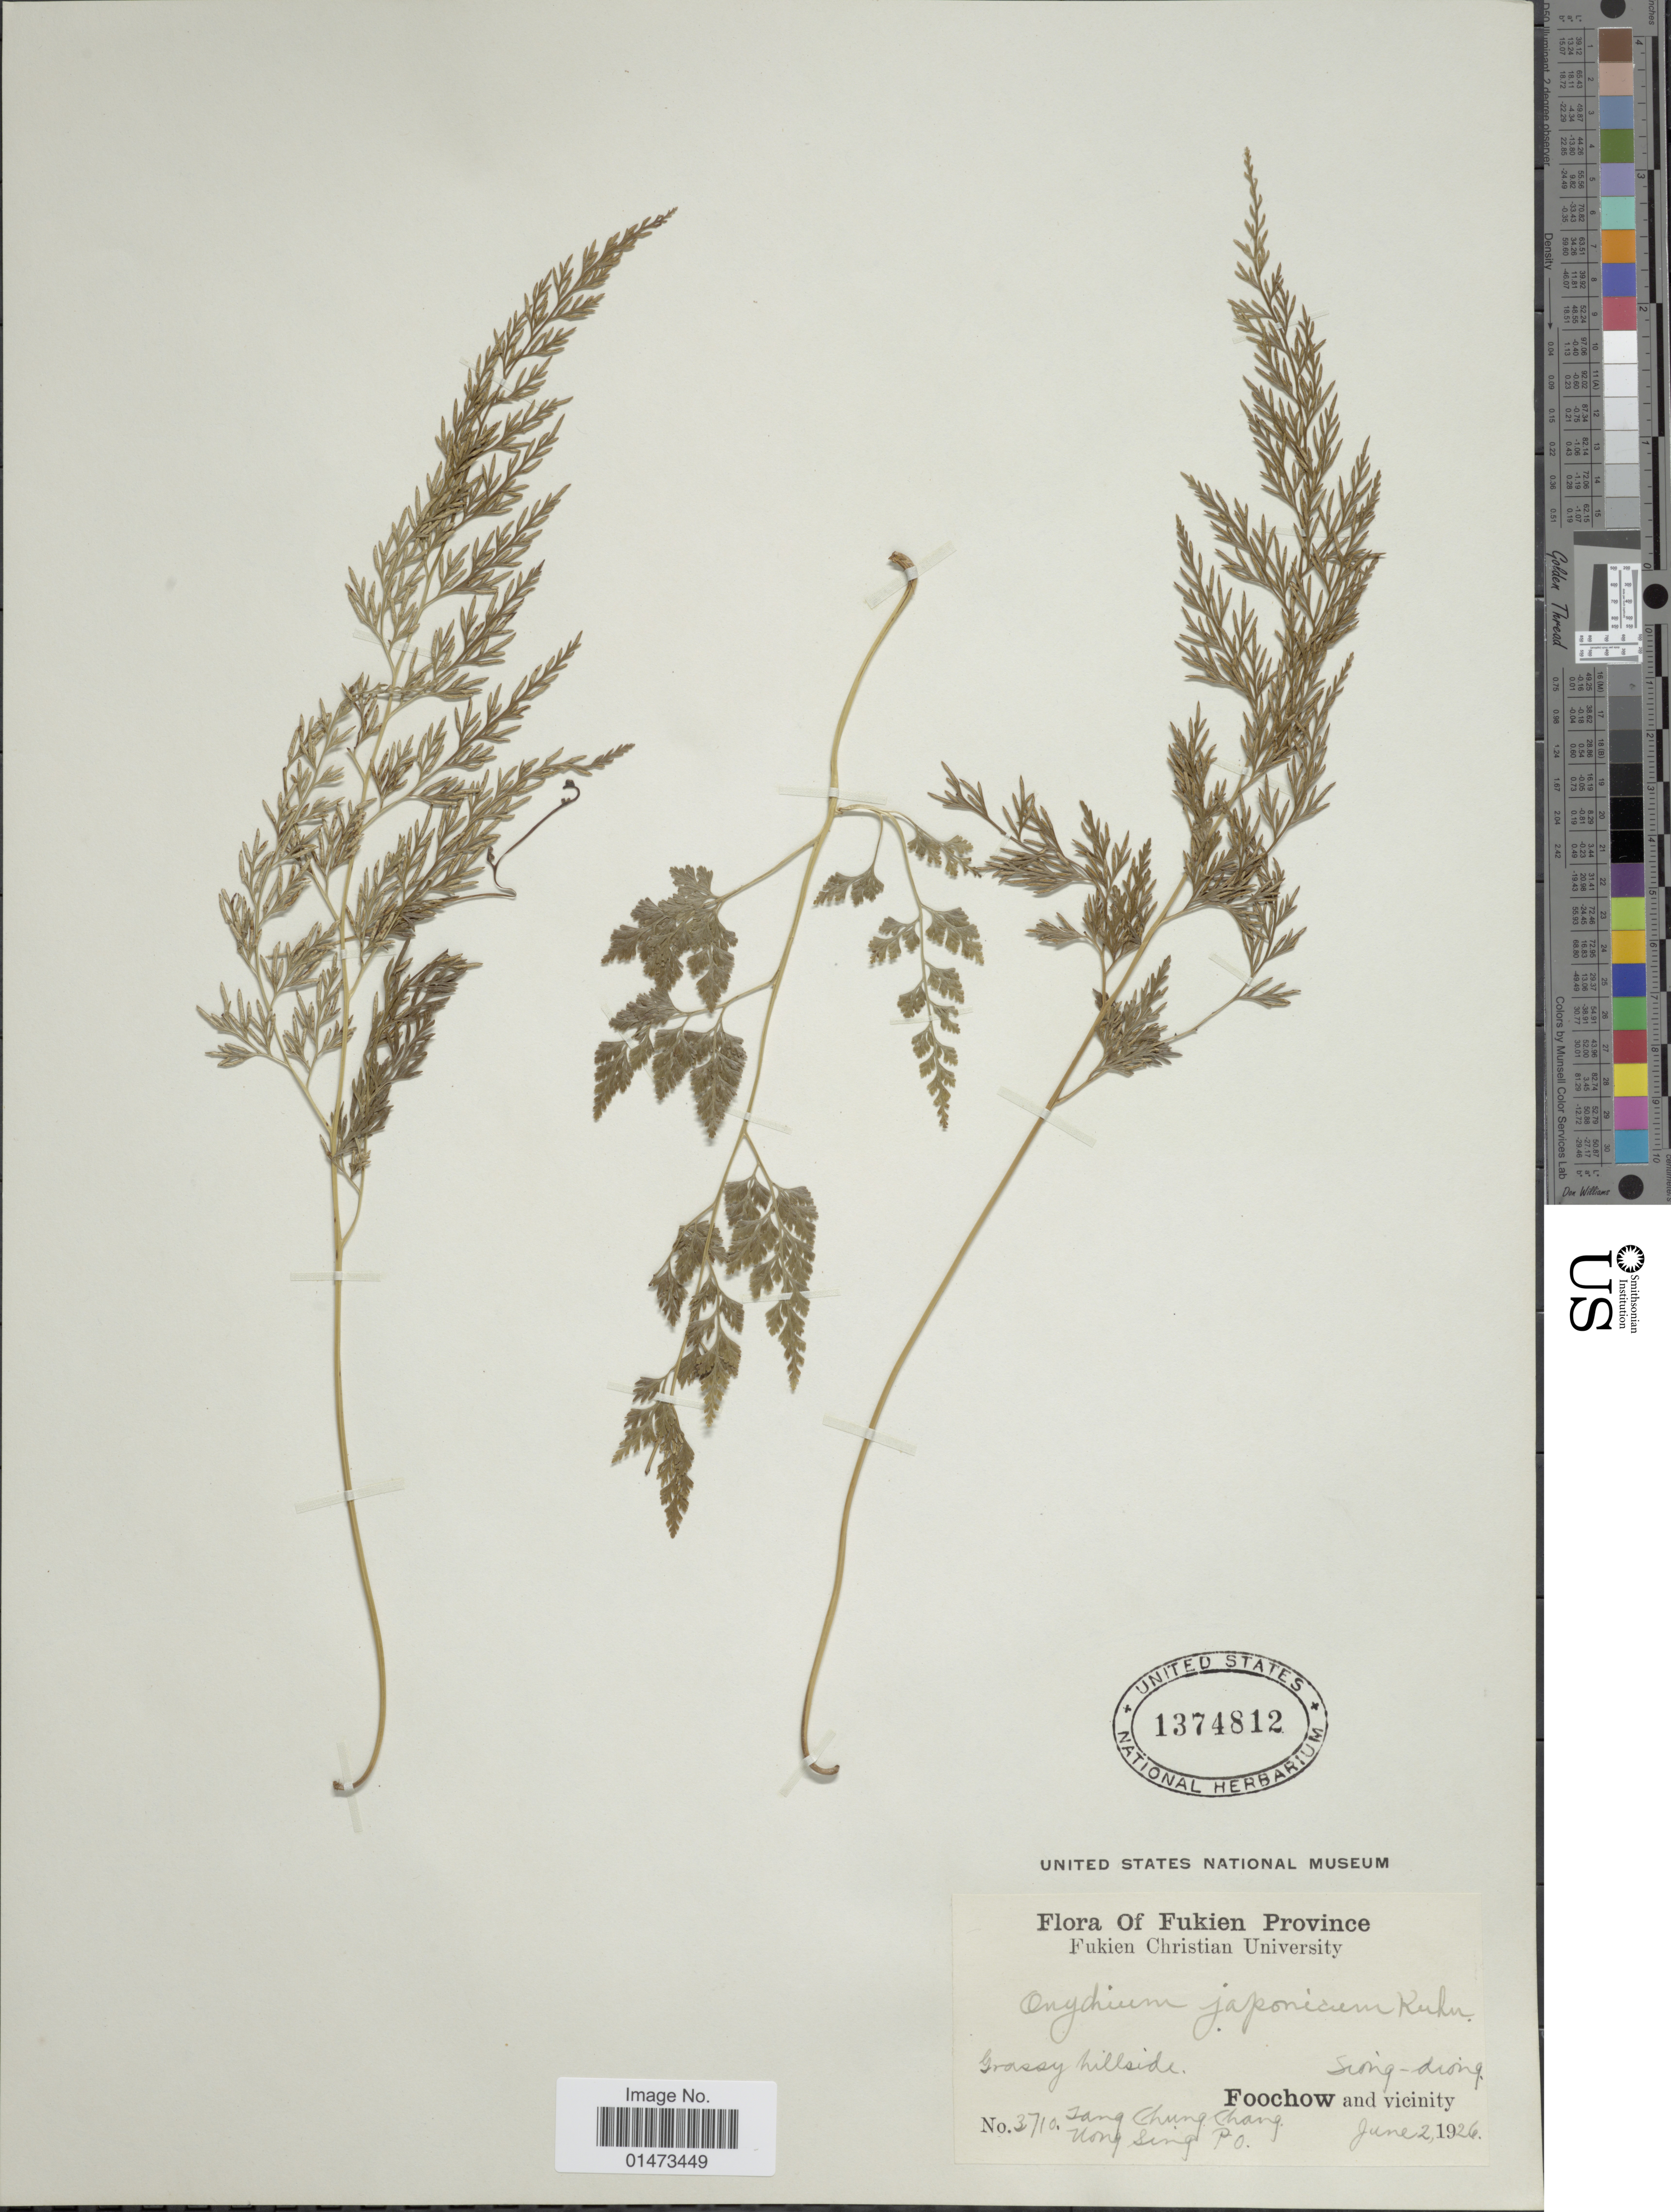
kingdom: Plantae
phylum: Tracheophyta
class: Polypodiopsida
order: Polypodiales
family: Pteridaceae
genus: Onychium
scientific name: Onychium japonicum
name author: (Thunb.) Kunze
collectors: C. C. Tang & Hong Sing Po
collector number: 3710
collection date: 1926-06-02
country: China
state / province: Fujian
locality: Fukien province, grassy hillside, Siong-diong, Foochow and vicinity.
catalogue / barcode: US 1374812